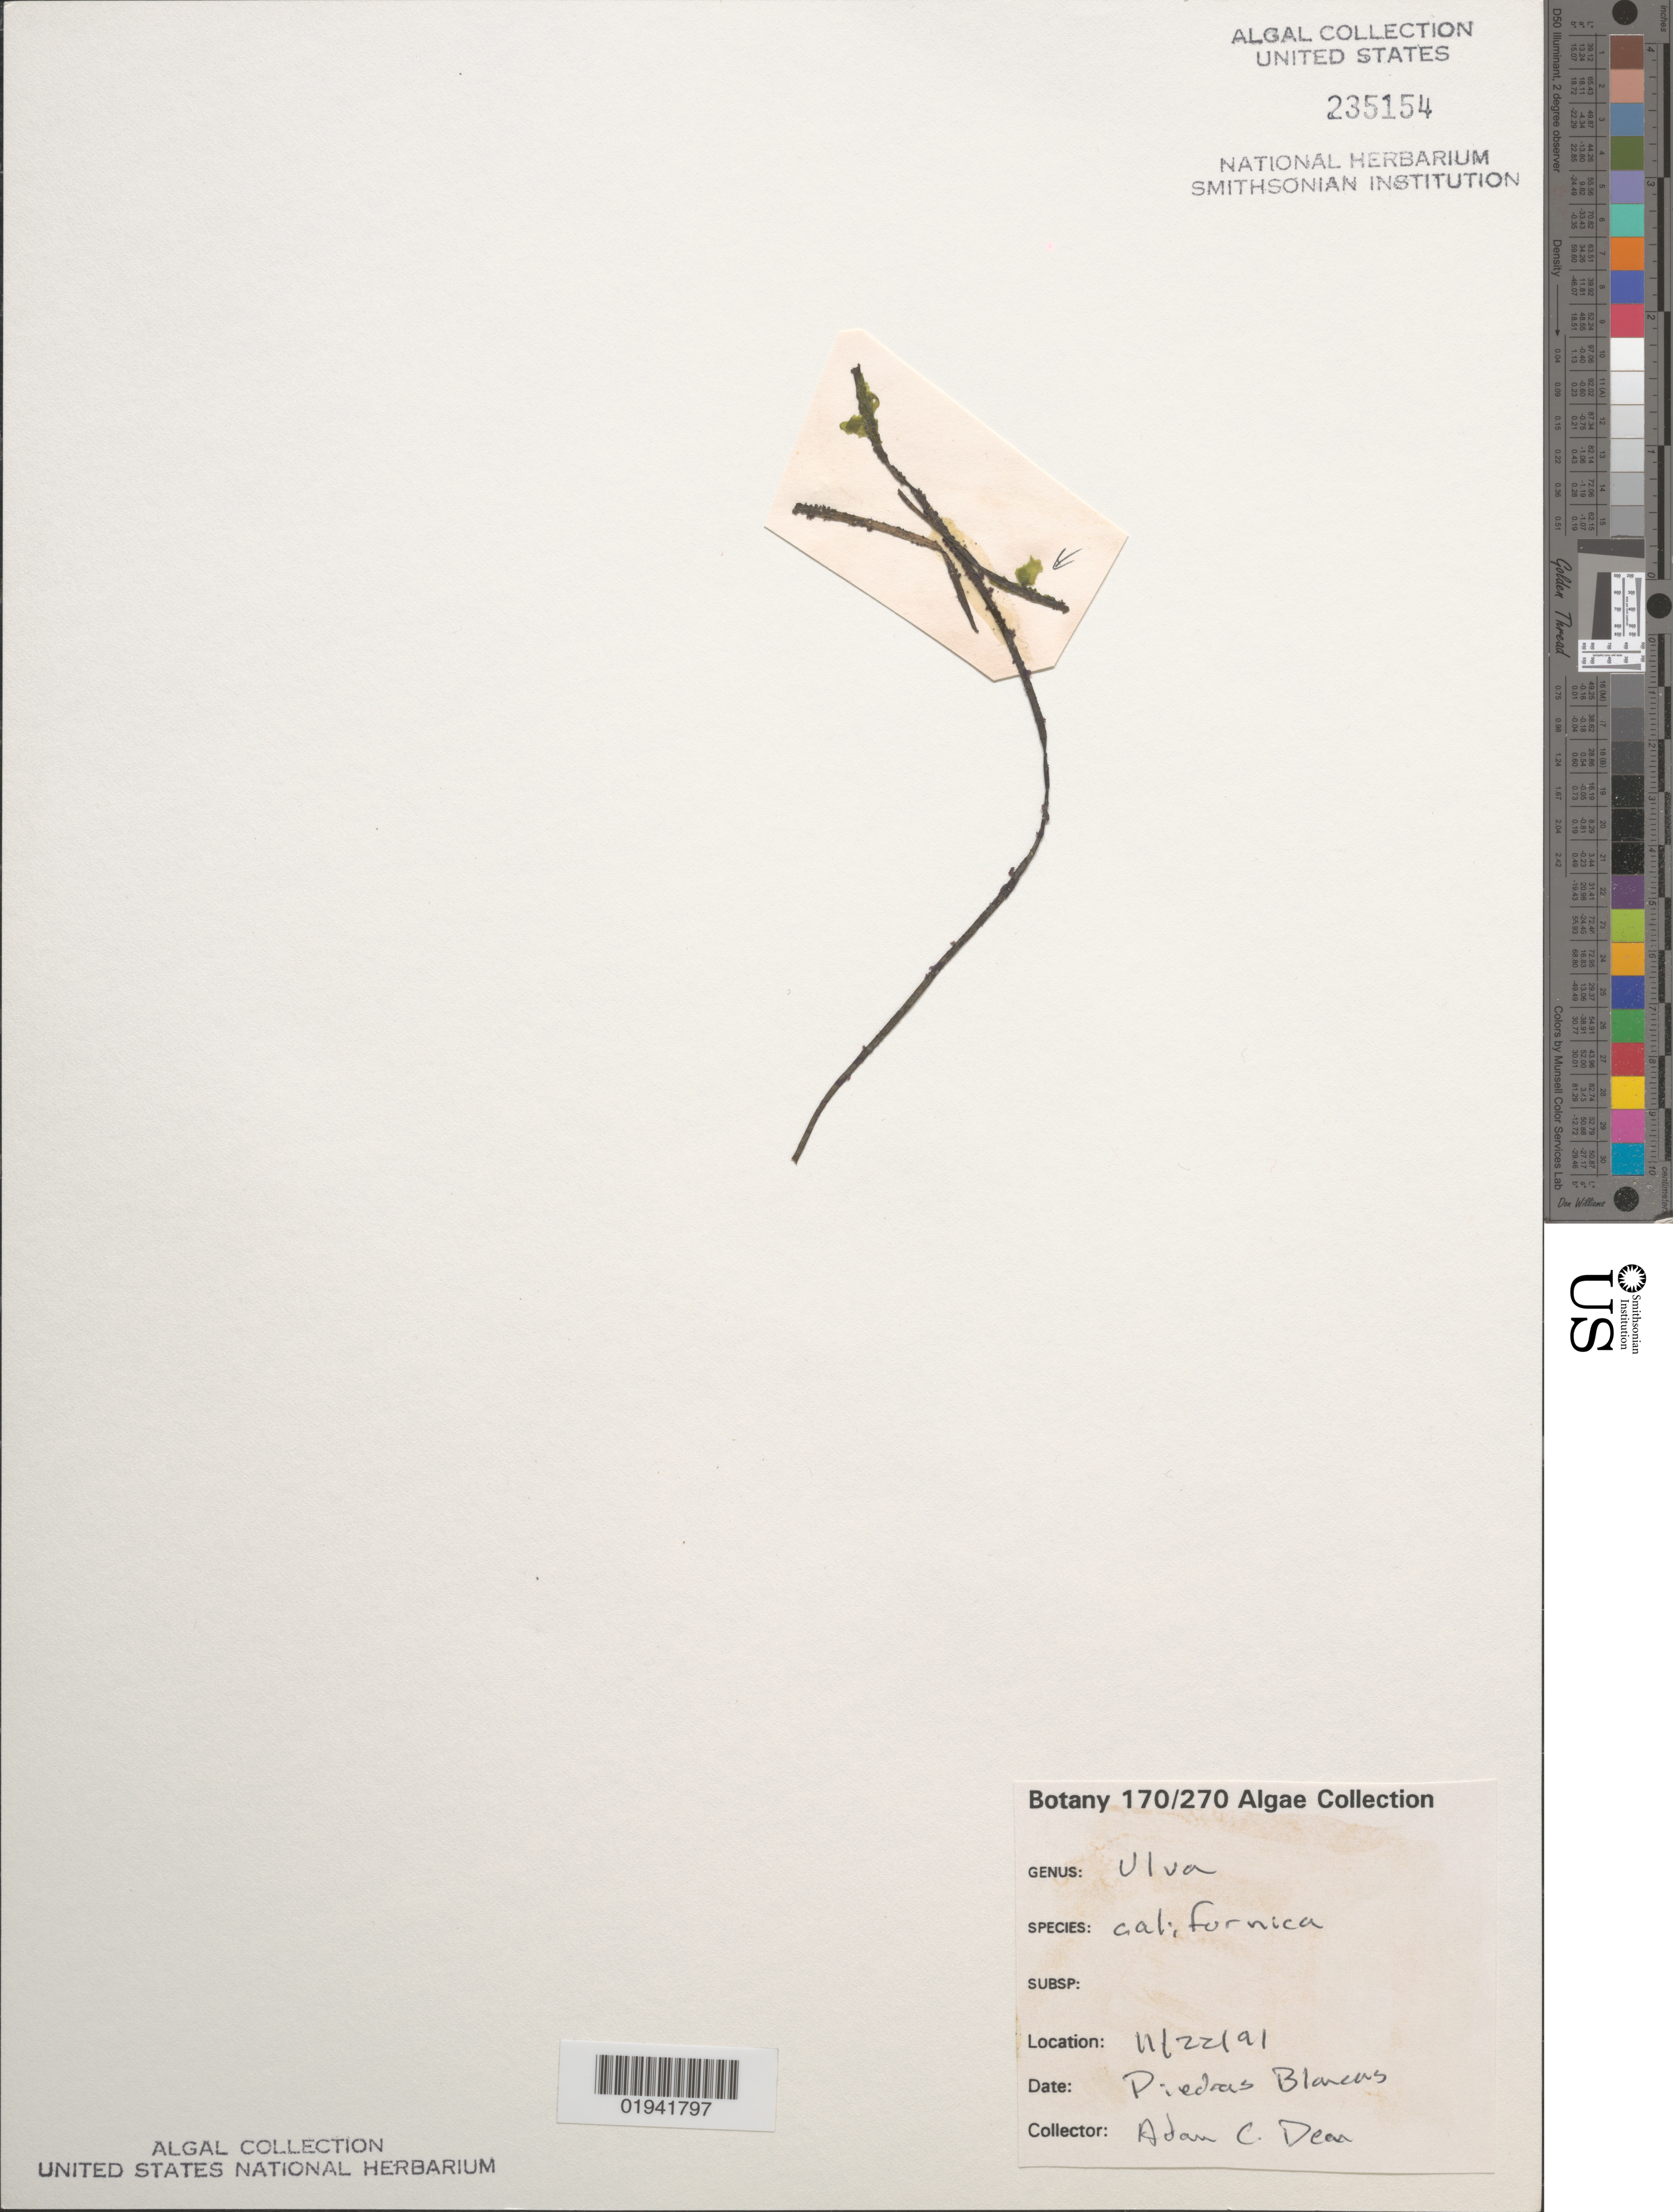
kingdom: Plantae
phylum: Chlorophyta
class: Ulvophyceae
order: Ulvales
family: Ulvaceae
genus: Ulva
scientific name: Ulva californica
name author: N.Wille in Collins et al.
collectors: A. Dean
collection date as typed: Transcribed d/m/y: 22/11/91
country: United States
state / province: California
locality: Piedras Blancas.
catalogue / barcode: US 235154